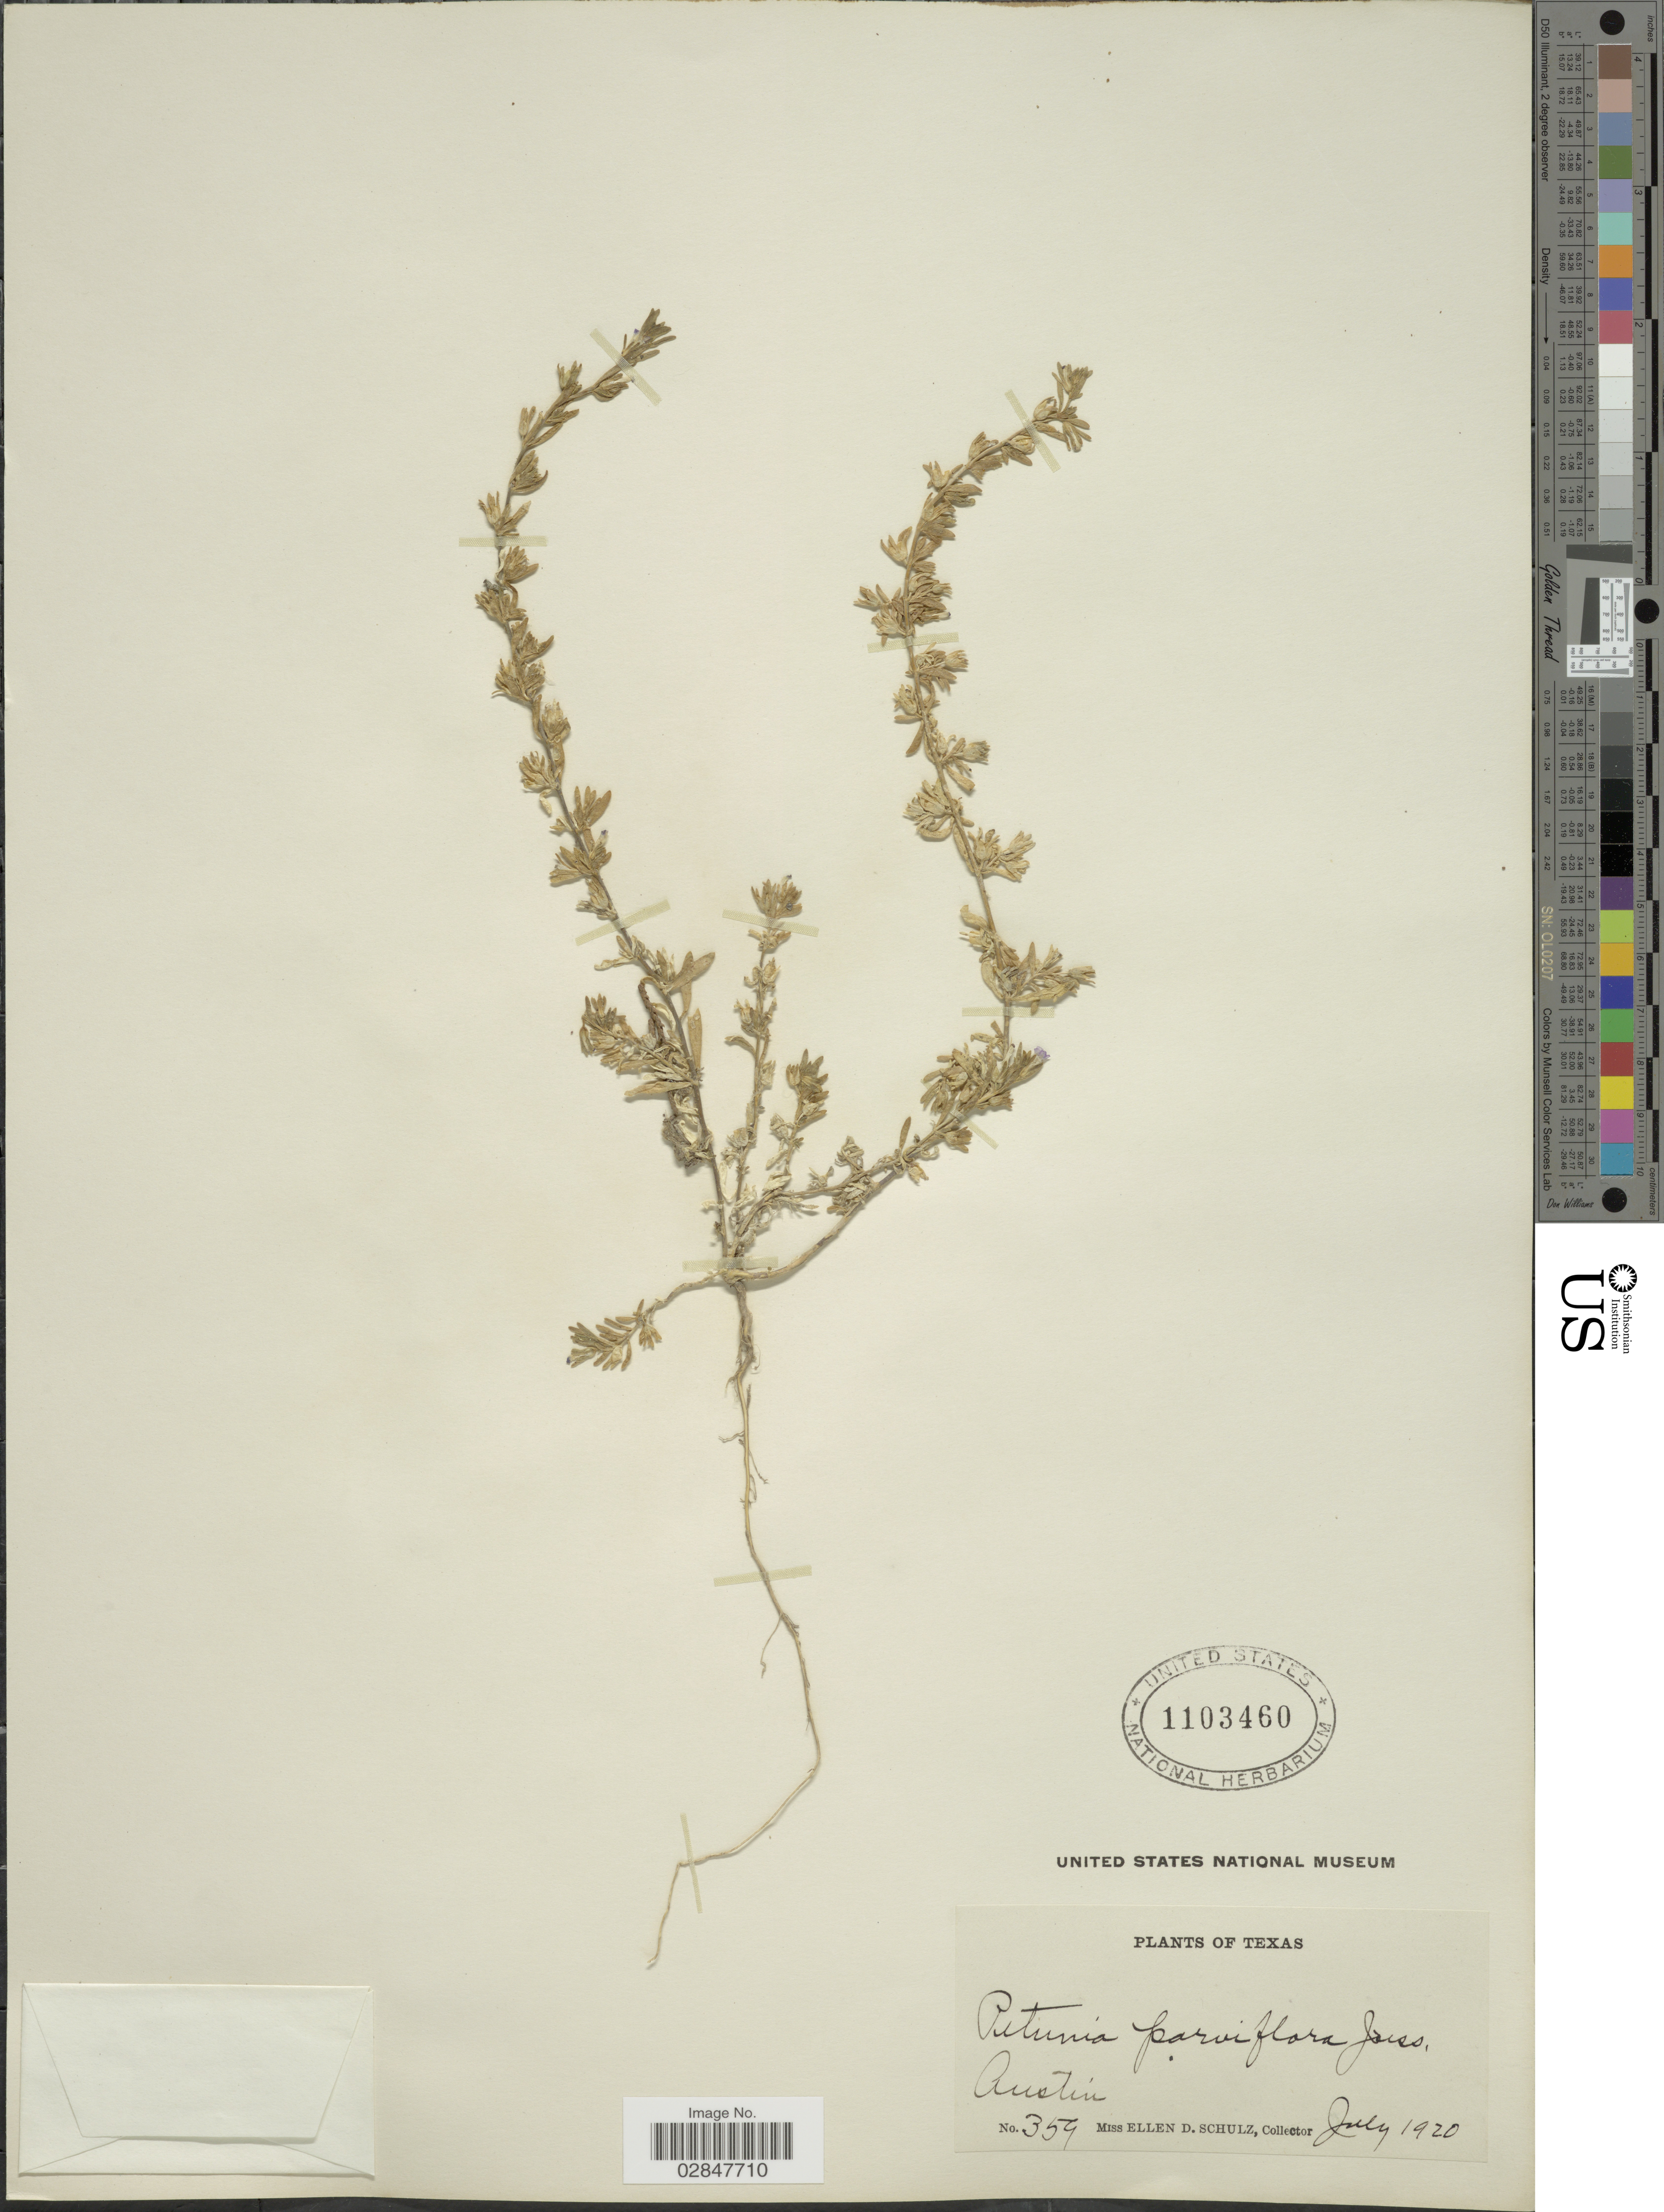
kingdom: Plantae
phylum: Tracheophyta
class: Magnoliopsida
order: Solanales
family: Solanaceae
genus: Petunia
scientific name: Petunia parviflora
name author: Juss.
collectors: E. D. Schulz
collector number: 359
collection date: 1920-07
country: United States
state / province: Texas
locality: Austin.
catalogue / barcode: US 1103460